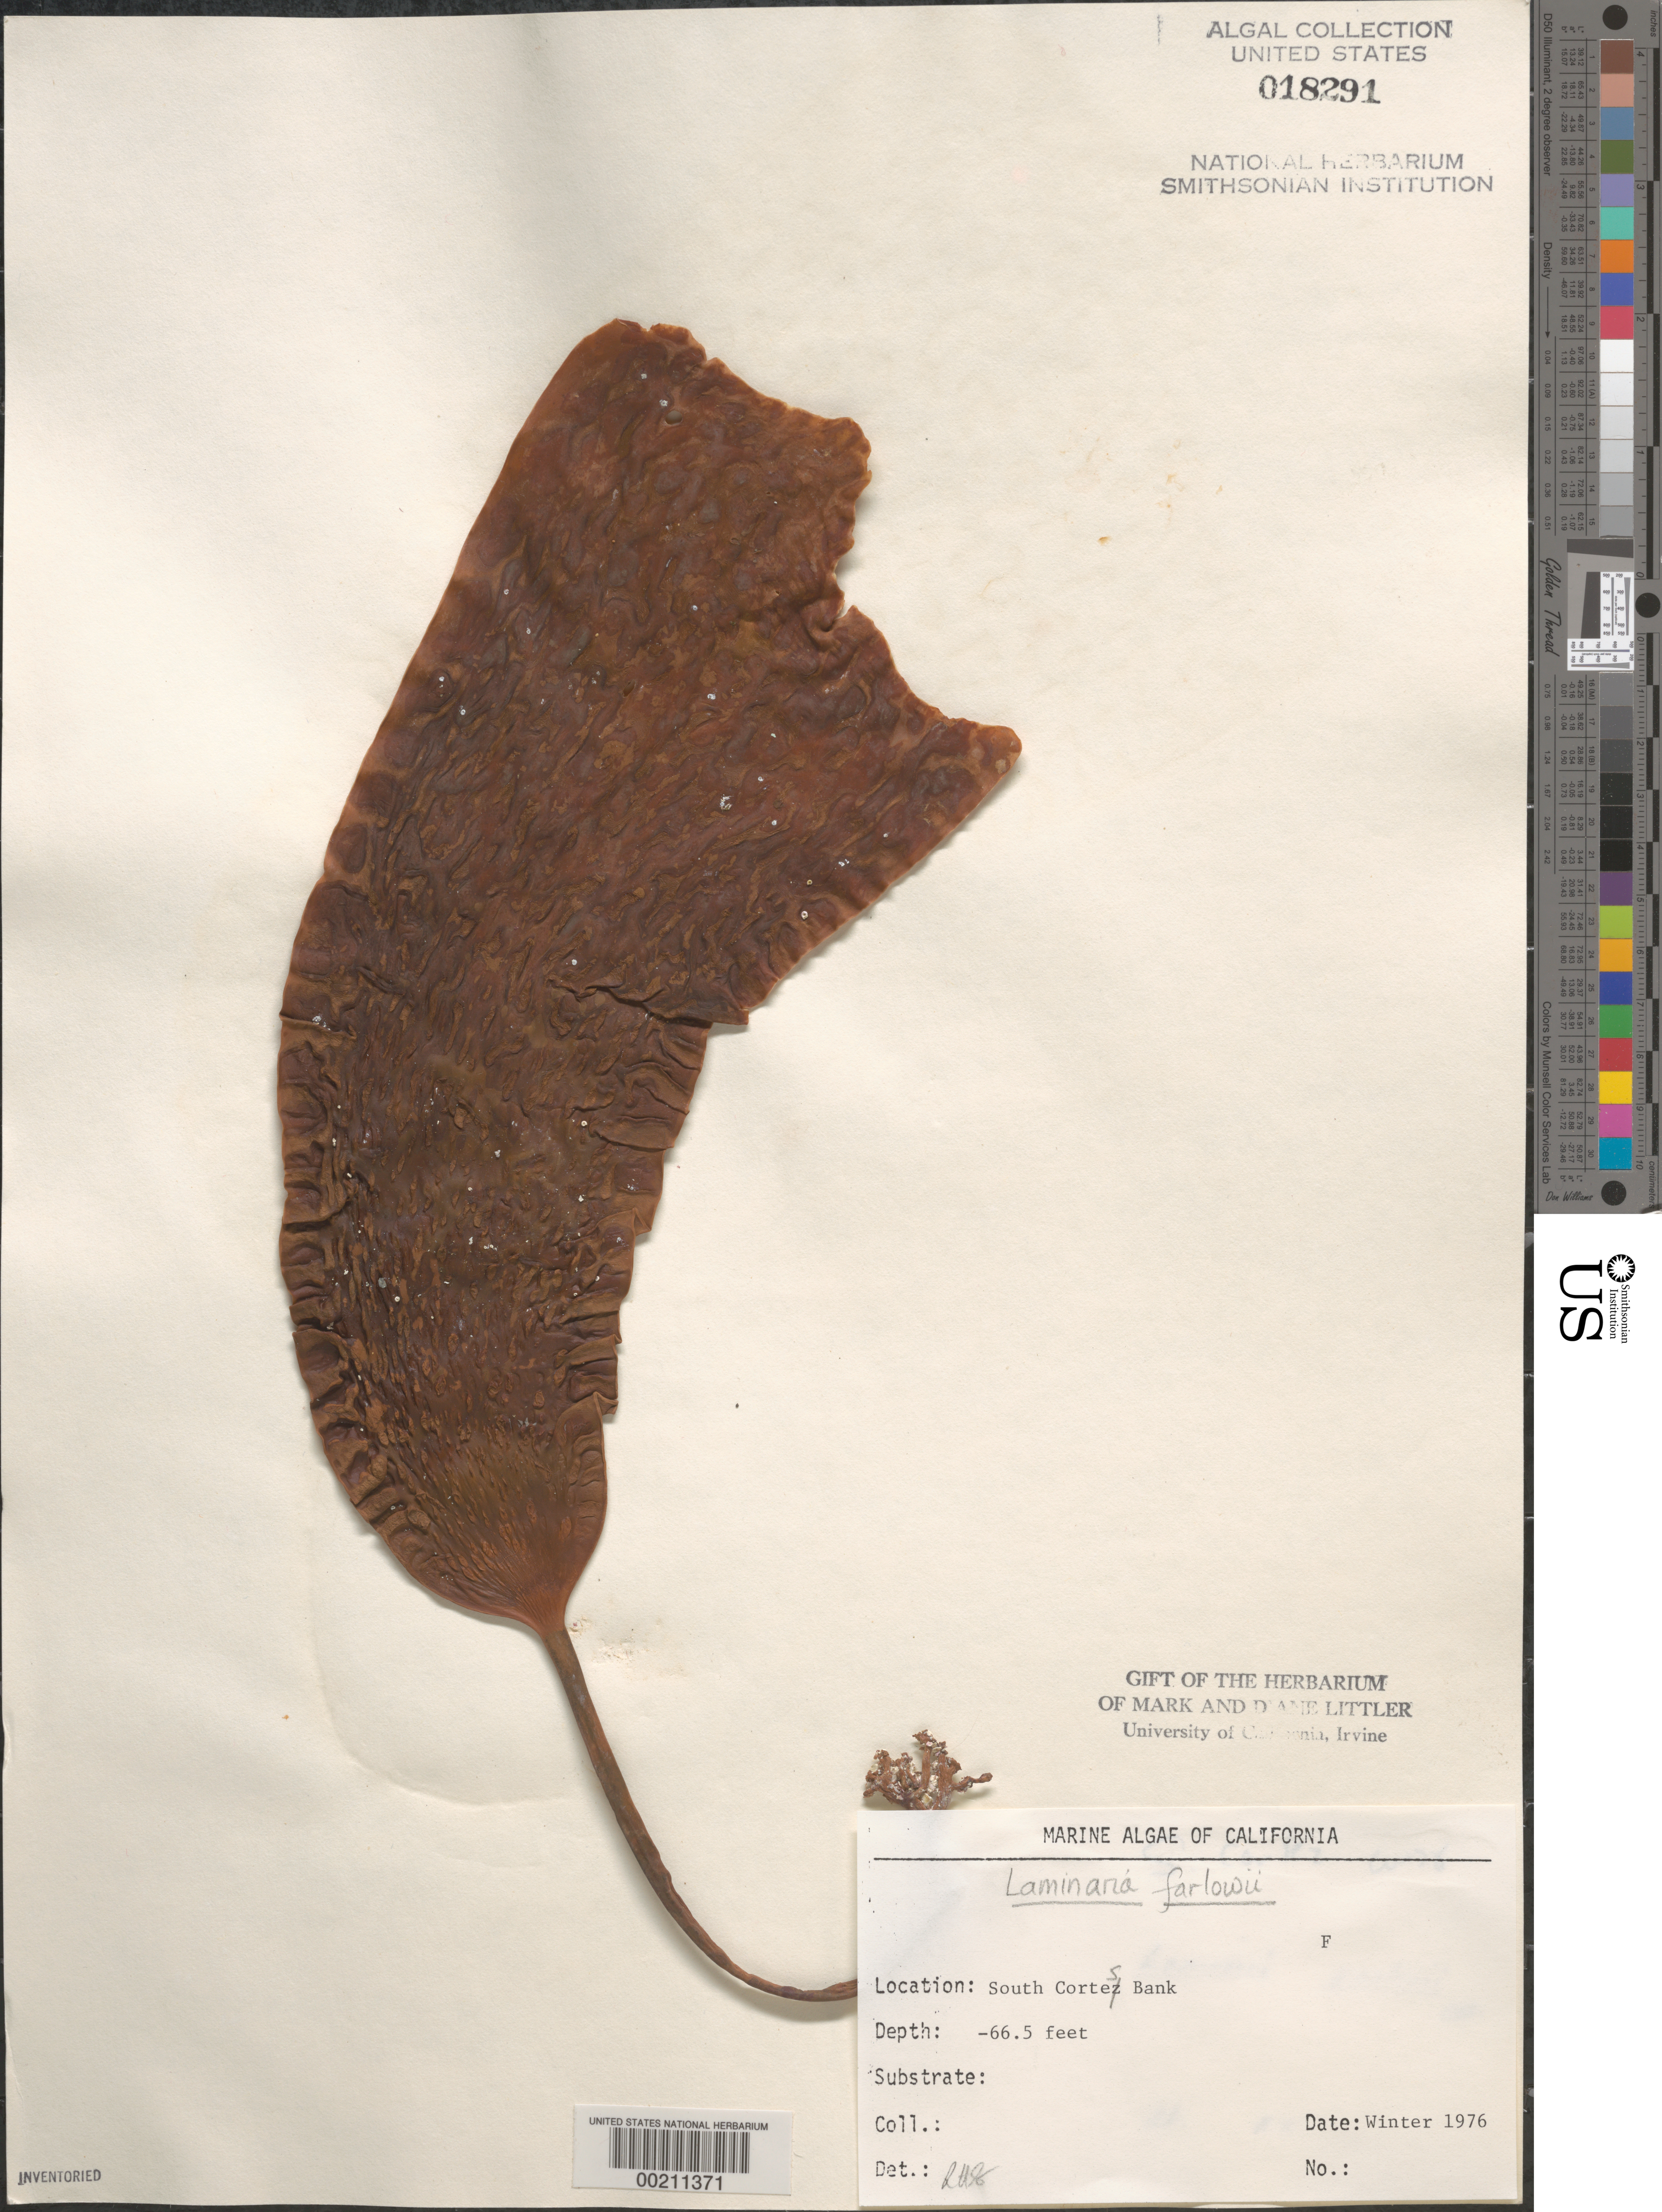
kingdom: Chromista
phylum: Ochrophyta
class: Phaeophyceae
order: Laminariales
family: Laminariaceae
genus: Laminaria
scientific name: Laminaria farlowii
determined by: Sims, Robert H.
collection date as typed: Win 1976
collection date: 1976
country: United States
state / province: California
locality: South Cortes Bank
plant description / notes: BLM-SOCALBIGHT Rocky Intertidal Survey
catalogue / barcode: US 18291